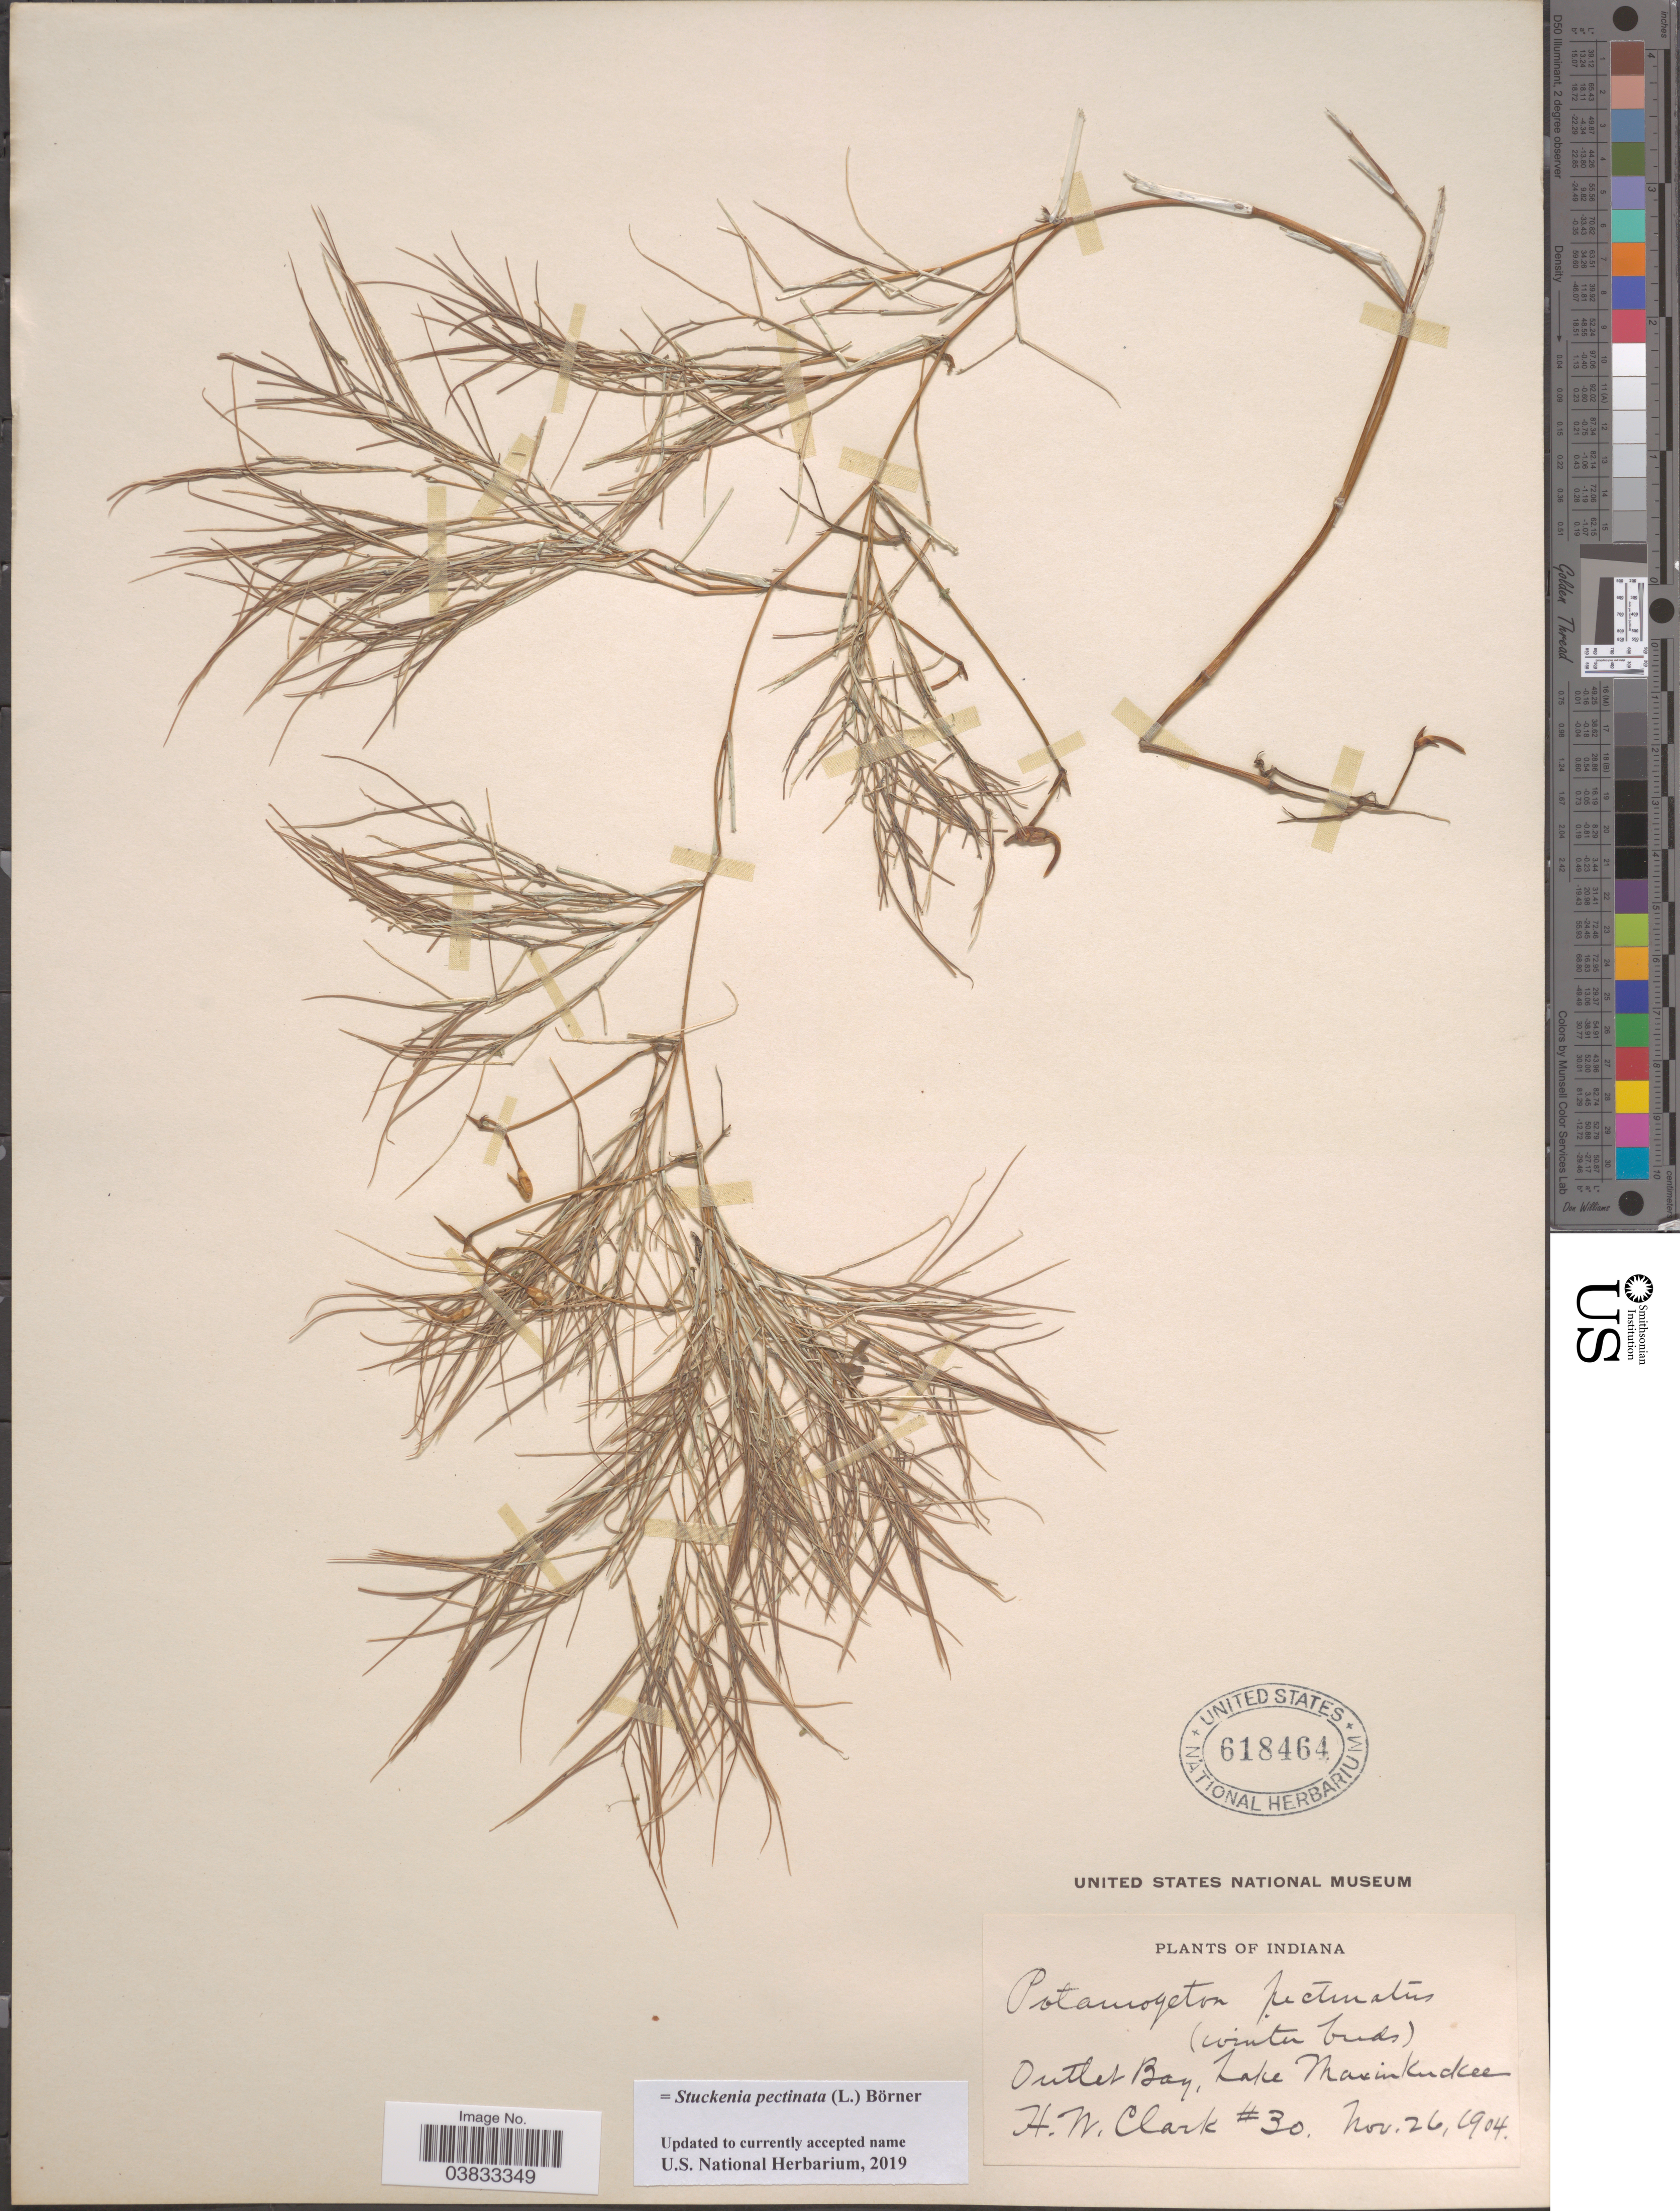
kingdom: Plantae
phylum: Tracheophyta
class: Liliopsida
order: Alismatales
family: Potamogetonaceae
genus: Stuckenia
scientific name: Stuckenia pectinata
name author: (L.) Börner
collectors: H. W. Clark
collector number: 30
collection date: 1904-11-26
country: United States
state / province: Indiana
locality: Outlet Bay, Lake Maxinkuckee.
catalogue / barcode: US 618464